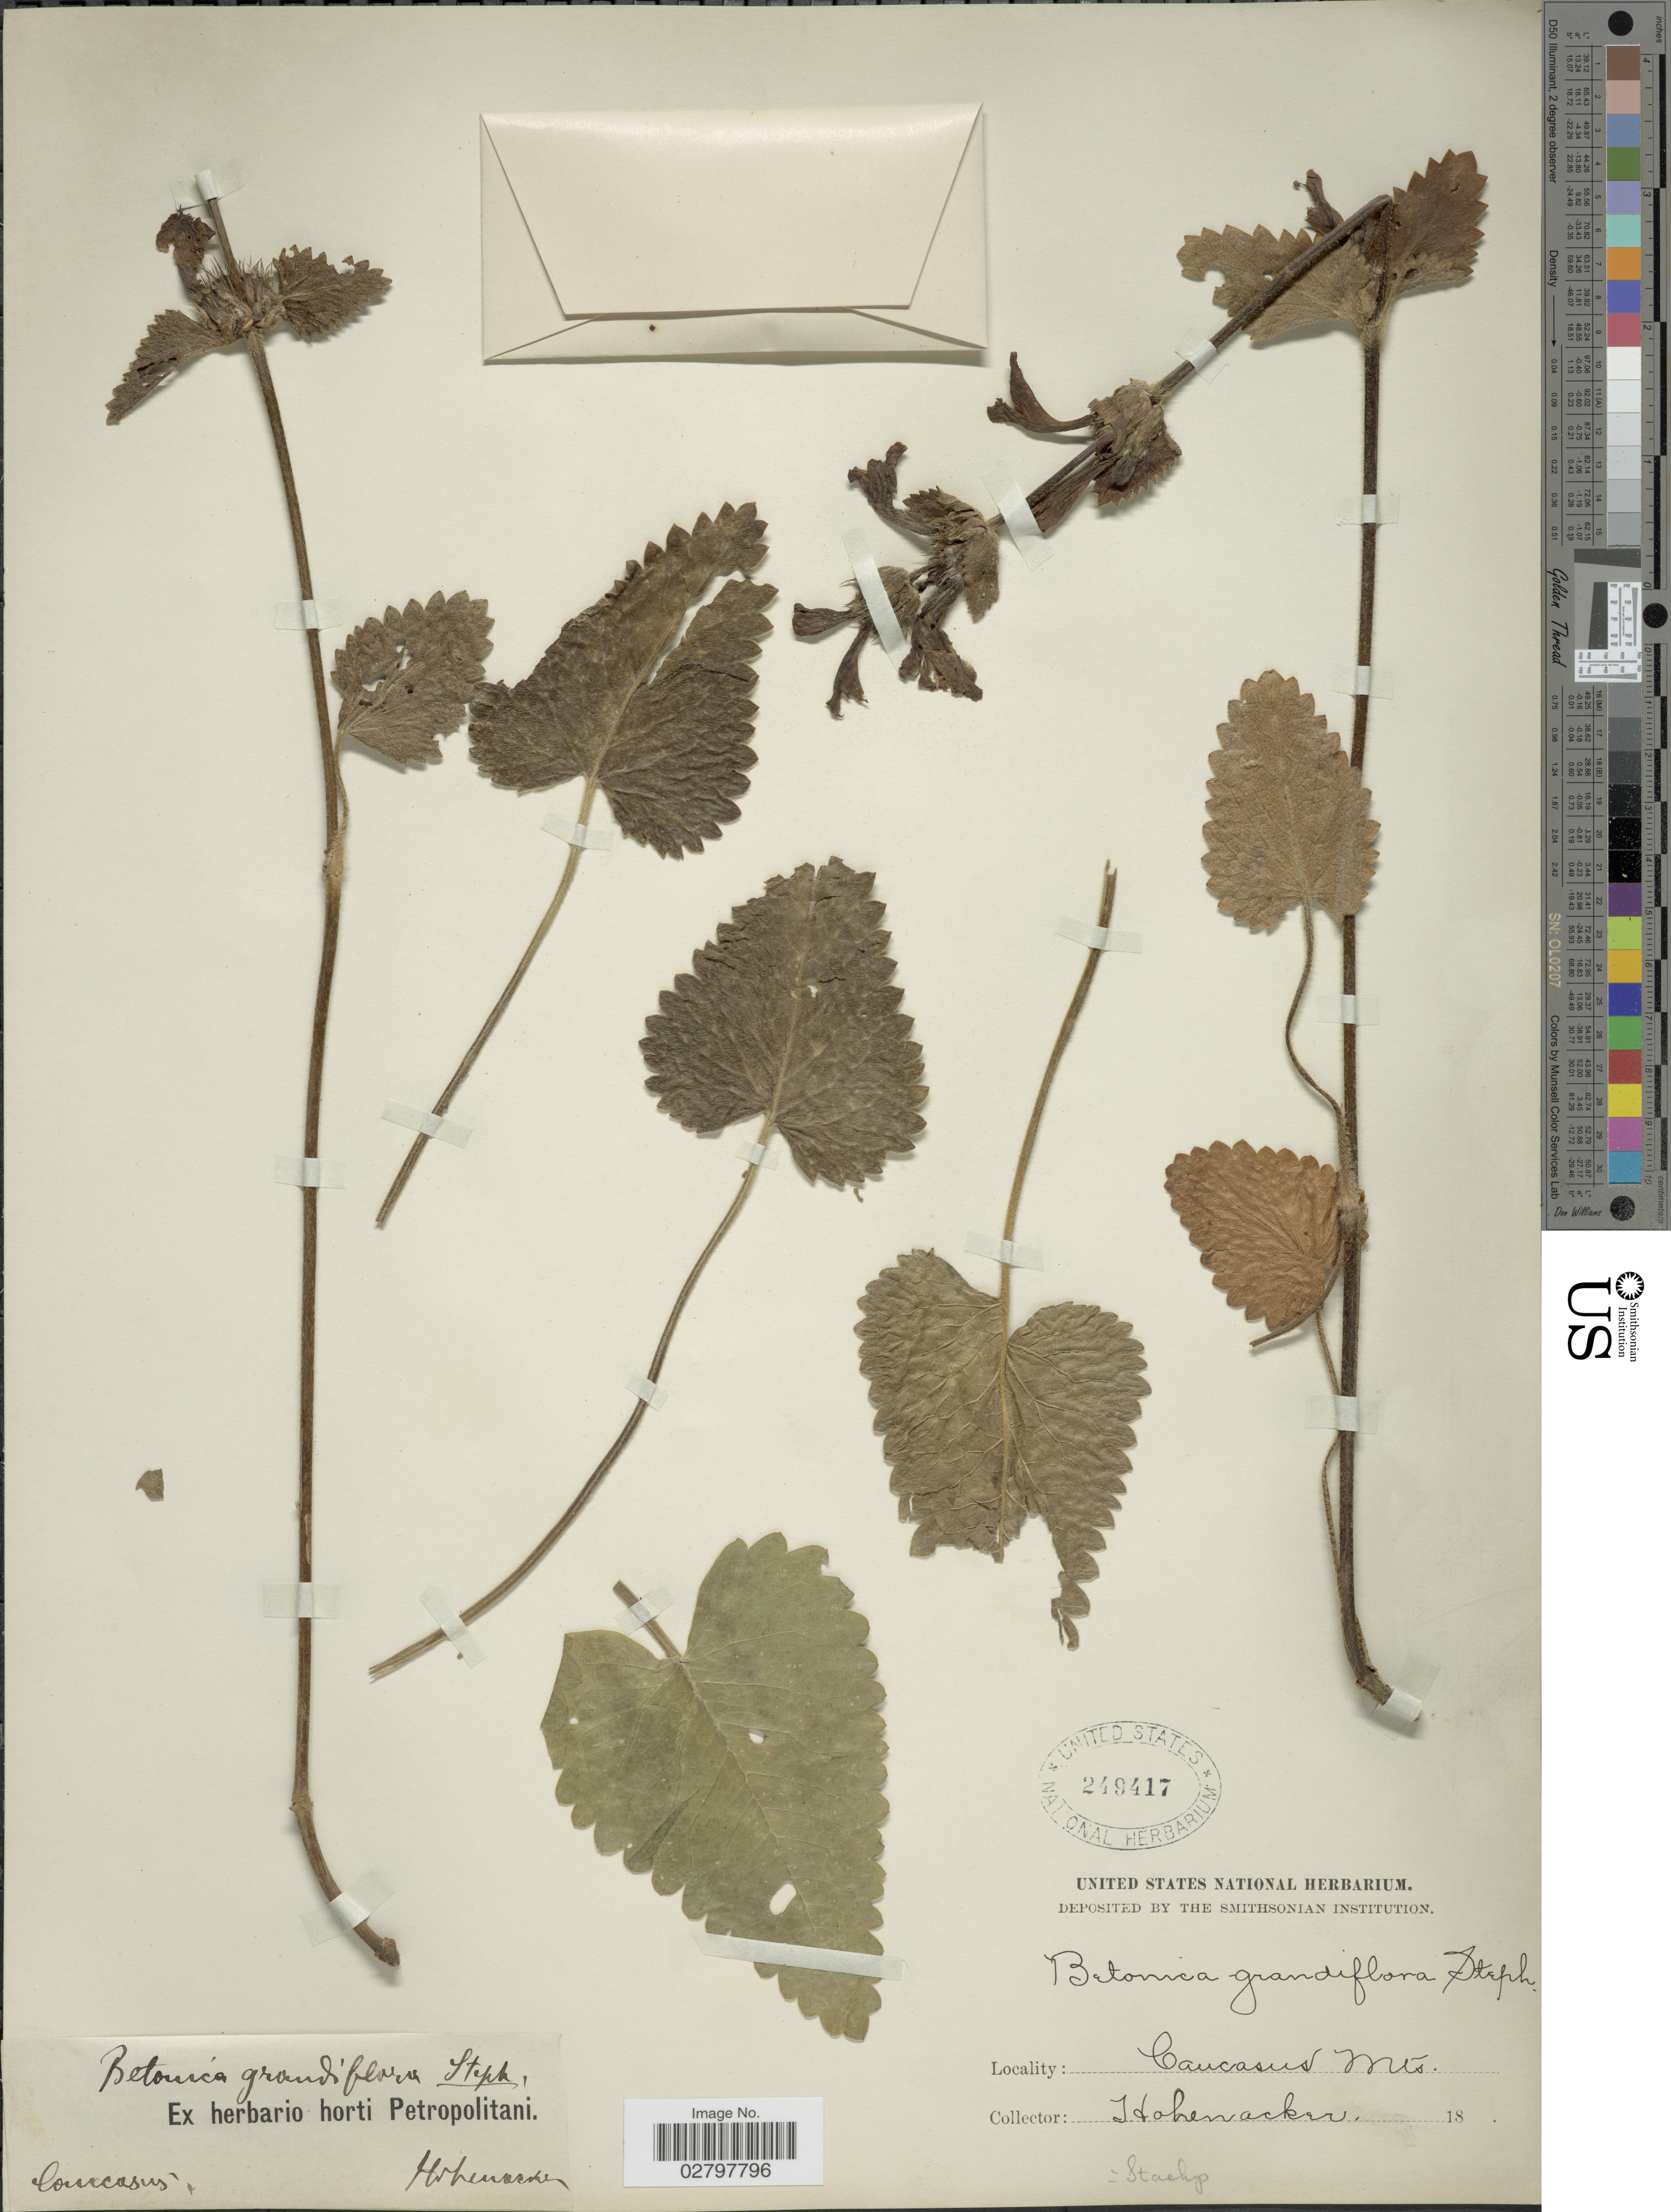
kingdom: Plantae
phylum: Tracheophyta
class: Magnoliopsida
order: Lamiales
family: Lamiaceae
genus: Betonica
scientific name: Betonica grandiflora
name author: Stephan ex Willd.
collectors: -. Hohenaker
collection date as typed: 18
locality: Caucasus Mts.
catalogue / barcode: US 249417